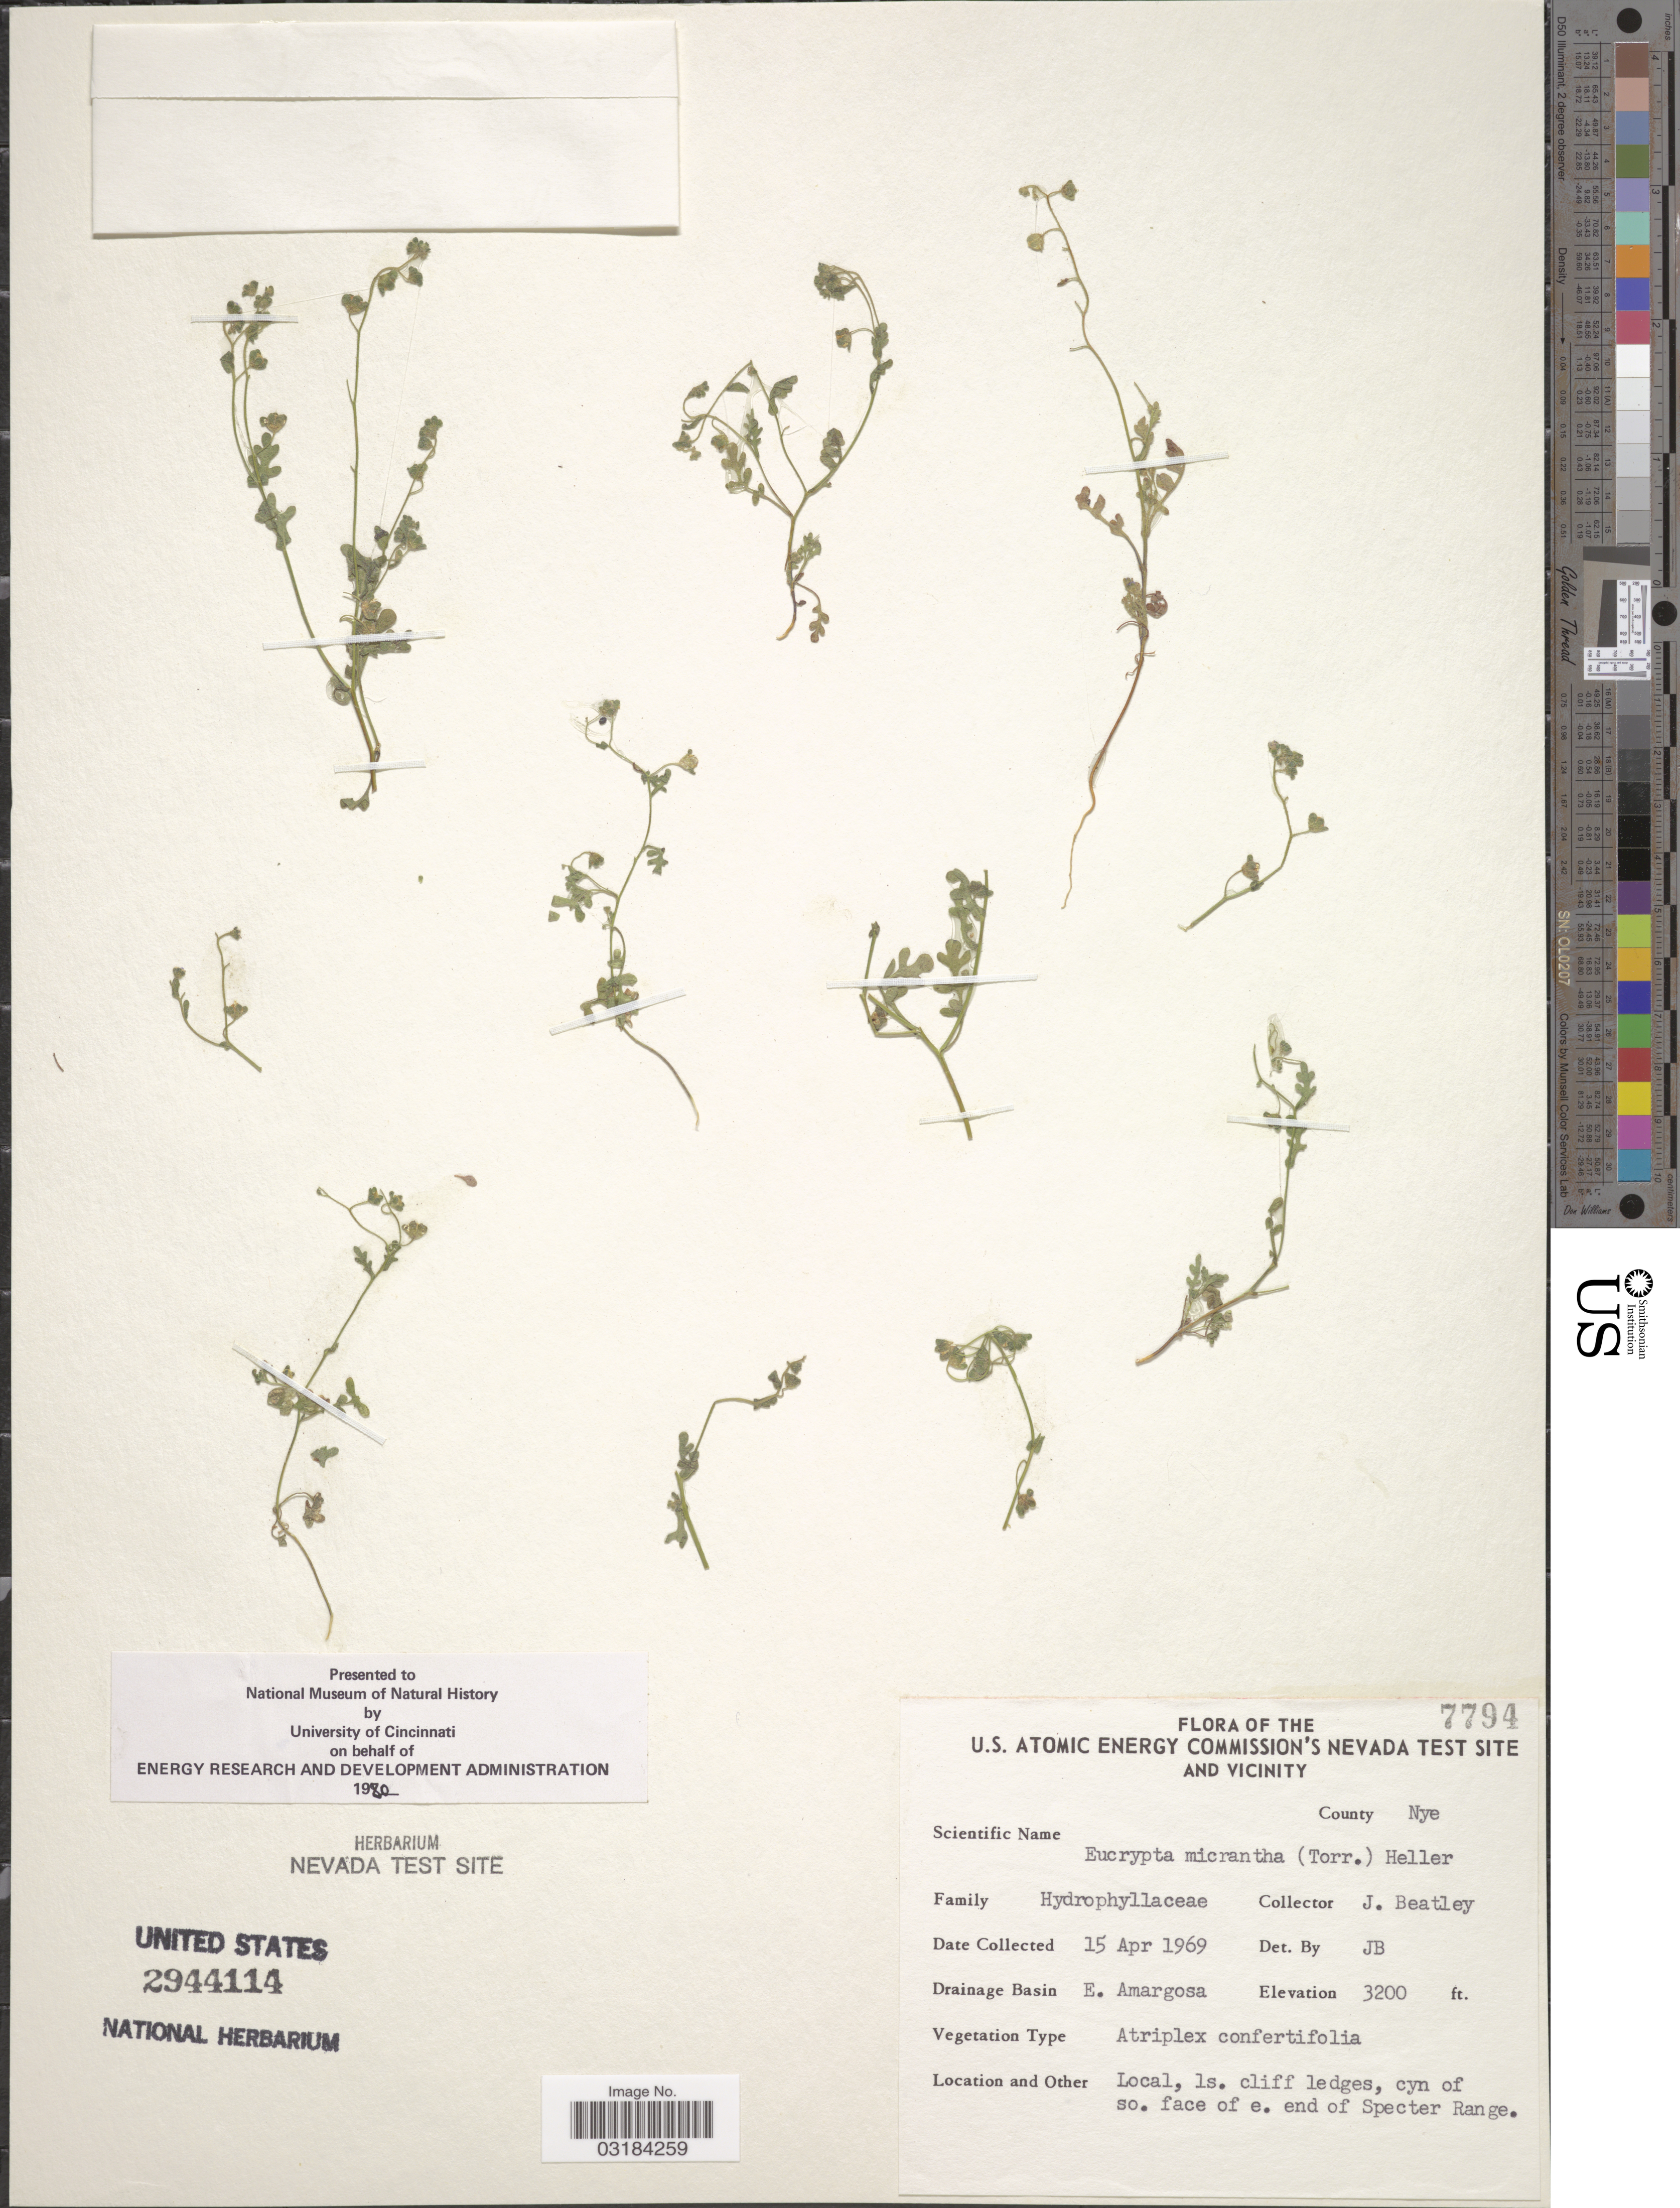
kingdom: Plantae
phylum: Tracheophyta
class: Magnoliopsida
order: Boraginales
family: Hydrophyllaceae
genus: Eucrypta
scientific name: Eucrypta micrantha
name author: (Torr.) A. Heller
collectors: J. C. Beatley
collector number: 7794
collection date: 1969-04-15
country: United States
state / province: Nevada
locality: U.S. Atomic Energy Commission's Nevada Test Site and Vicinity. County Nye. Drainage Basin E. Amargosa. Cyn of so. face of e. end of Specter Range.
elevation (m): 975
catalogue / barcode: US 2944114